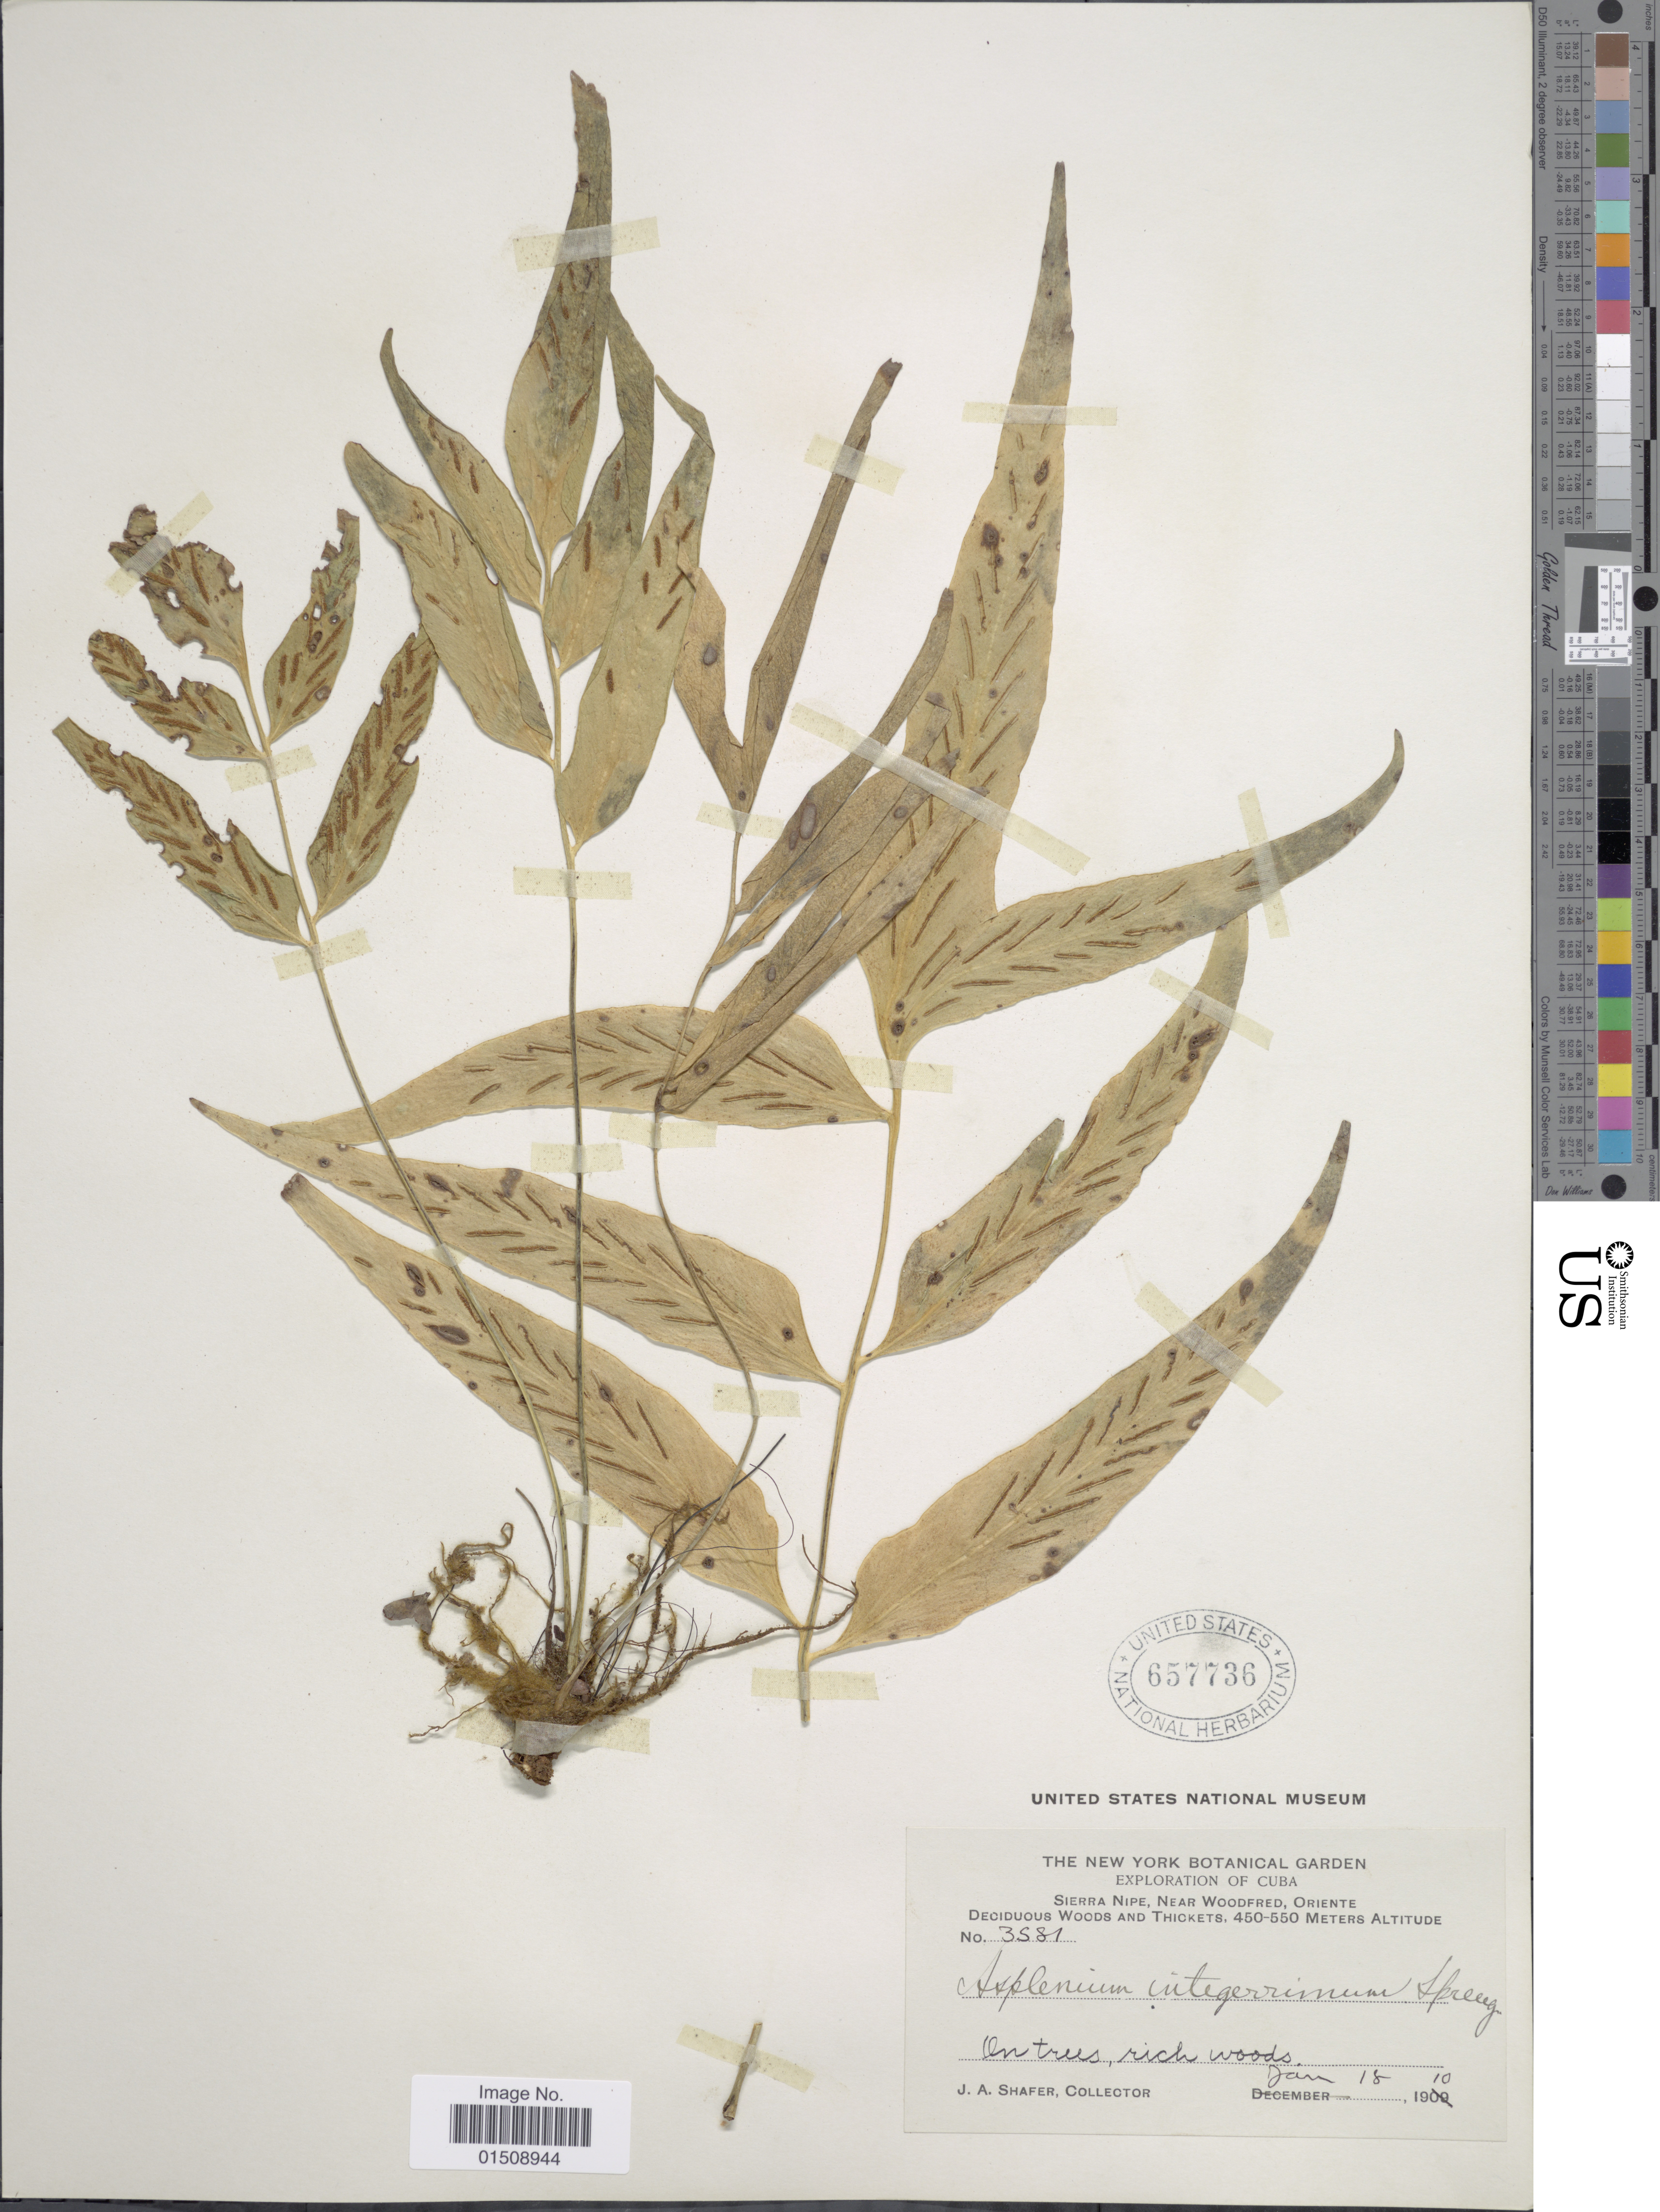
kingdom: Plantae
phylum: Tracheophyta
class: Polypodiopsida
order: Polypodiales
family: Aspleniaceae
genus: Asplenium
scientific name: Asplenium juglandifolium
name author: Lam.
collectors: J. A. Shafer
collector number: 3581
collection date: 1910-01-18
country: Cuba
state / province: Oriente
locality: Sierra Nipe, near Woodfred, Oriente Deciduous Woods and Thickets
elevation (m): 450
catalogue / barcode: US 657736